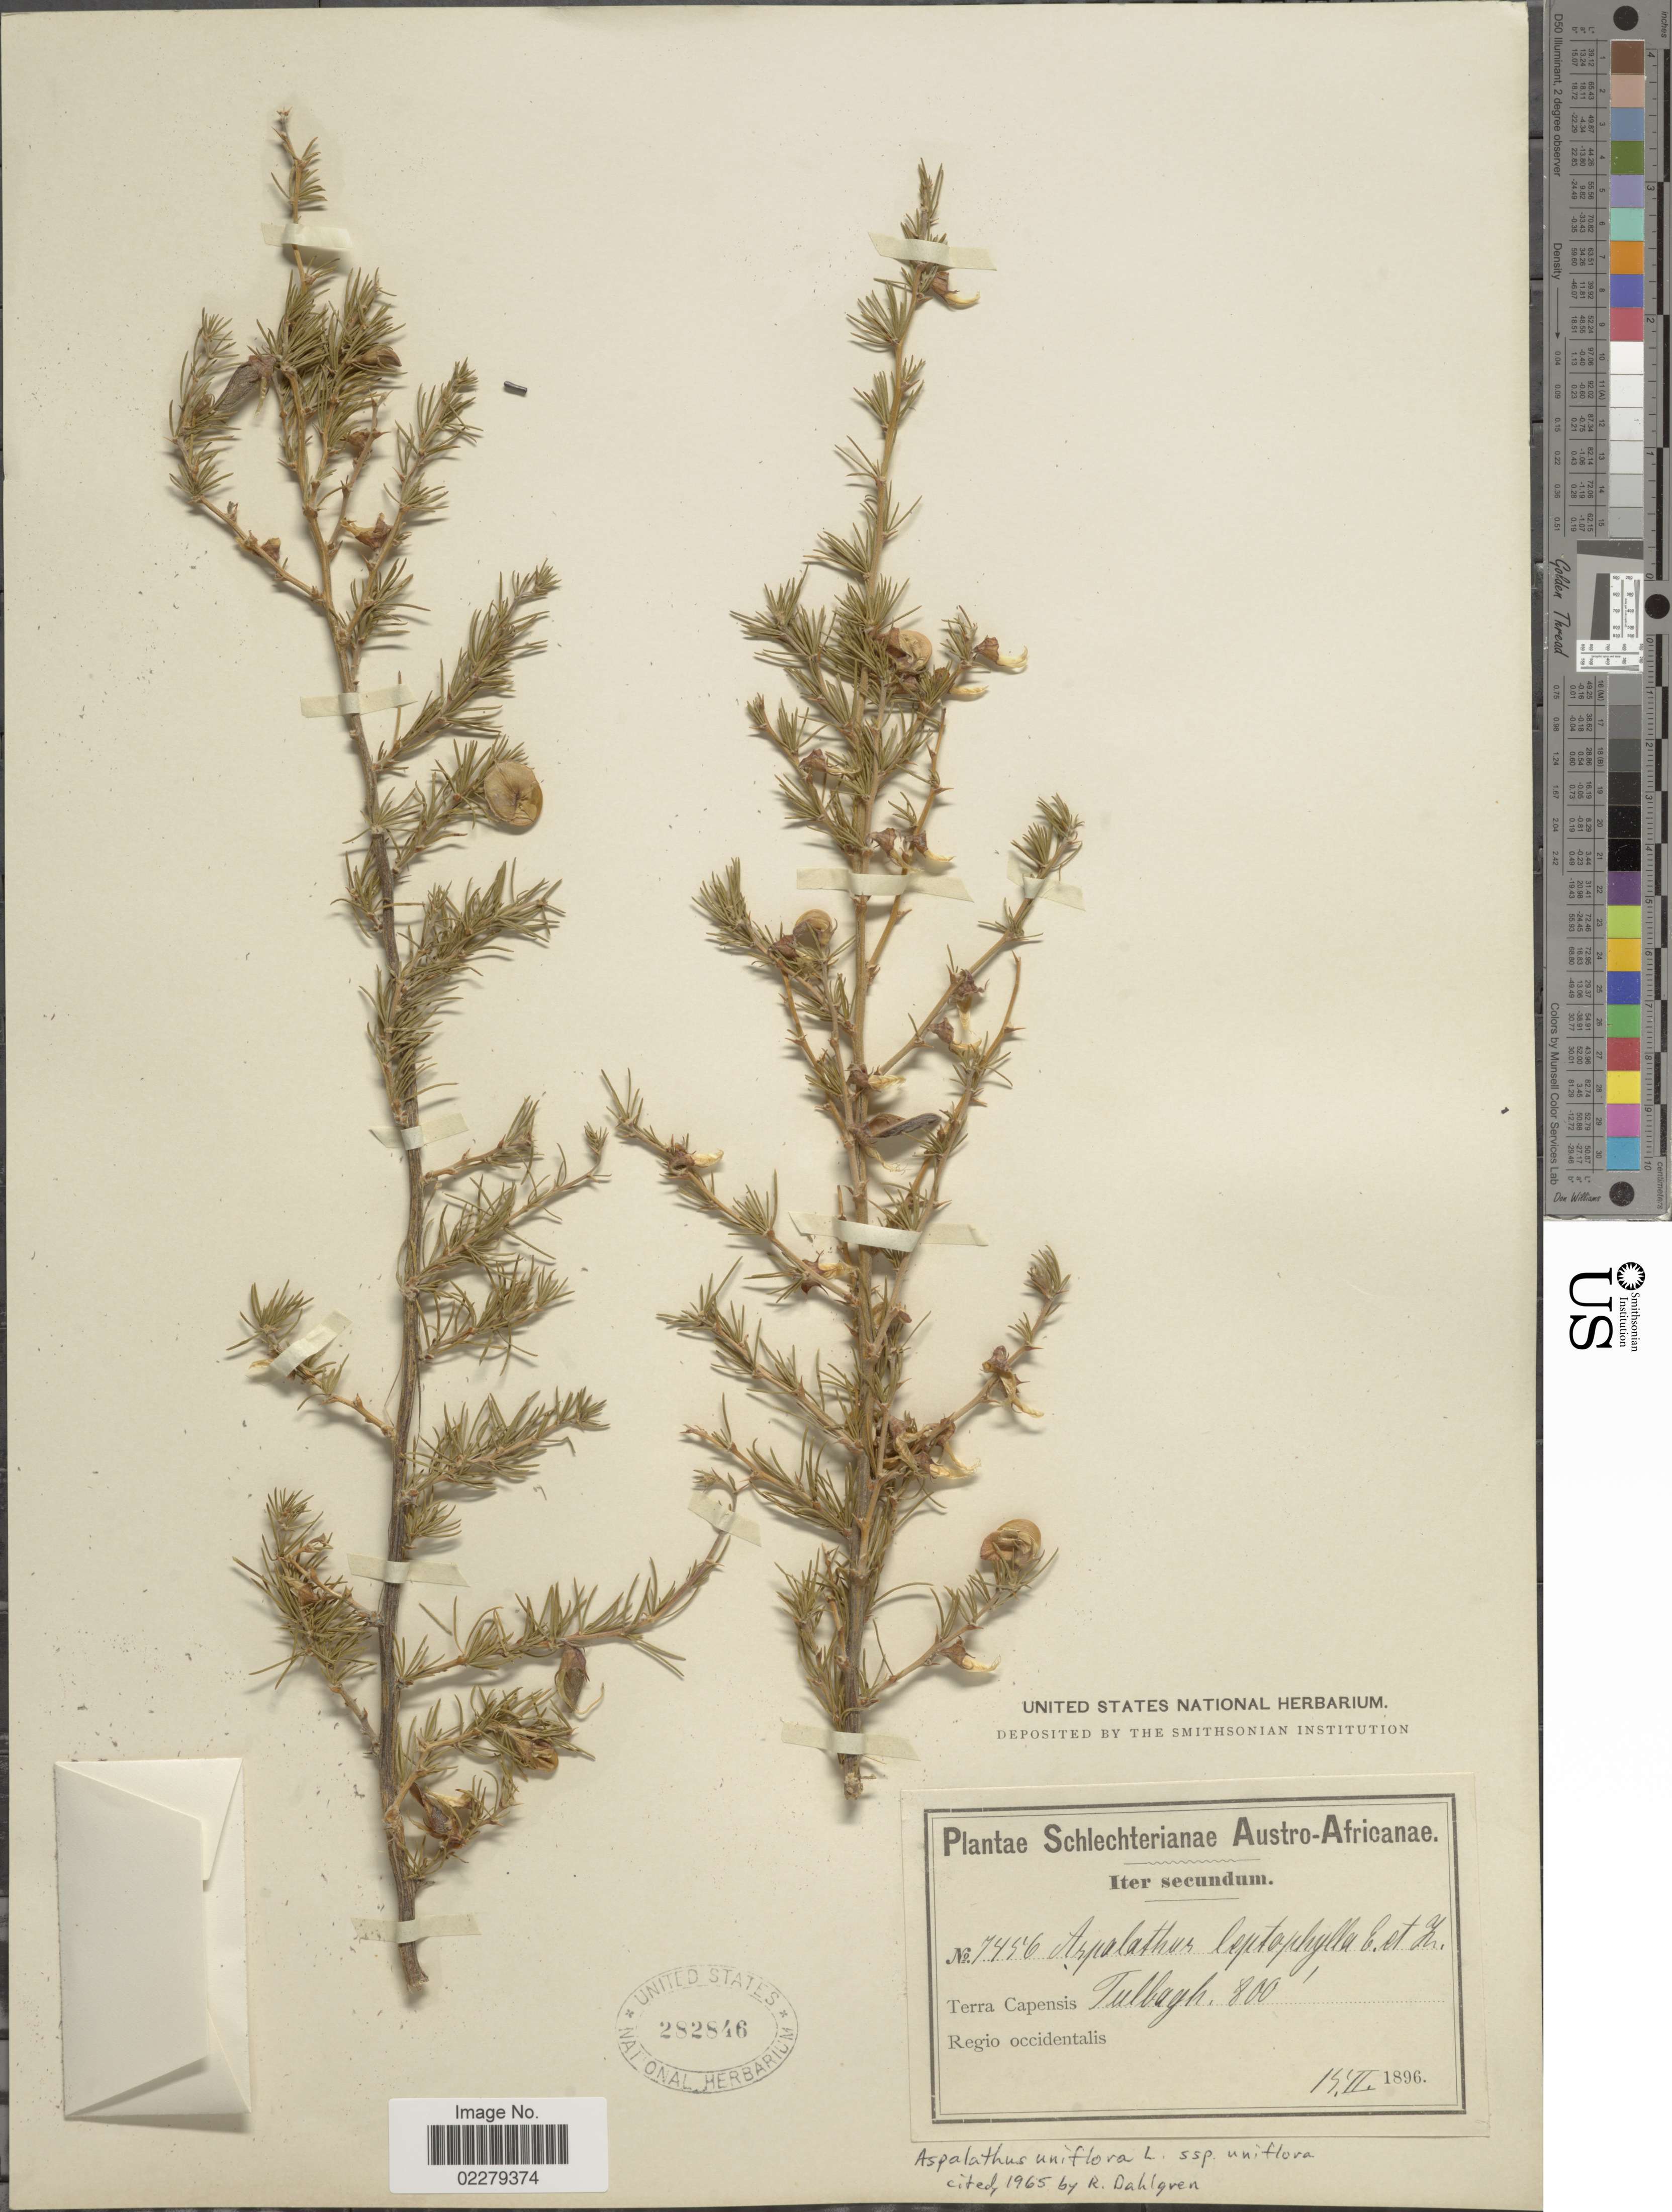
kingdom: Plantae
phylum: Tracheophyta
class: Magnoliopsida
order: Fabales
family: Fabaceae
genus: Aspalathus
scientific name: Aspalathus uniflora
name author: Eckl. & Zeyh.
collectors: Schlechter, --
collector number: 7456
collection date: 1896-02-19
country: South Africa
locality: Austro-Africanae. Terra Capensis, tulbagh. Regio occidentalis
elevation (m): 244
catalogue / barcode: US 282846